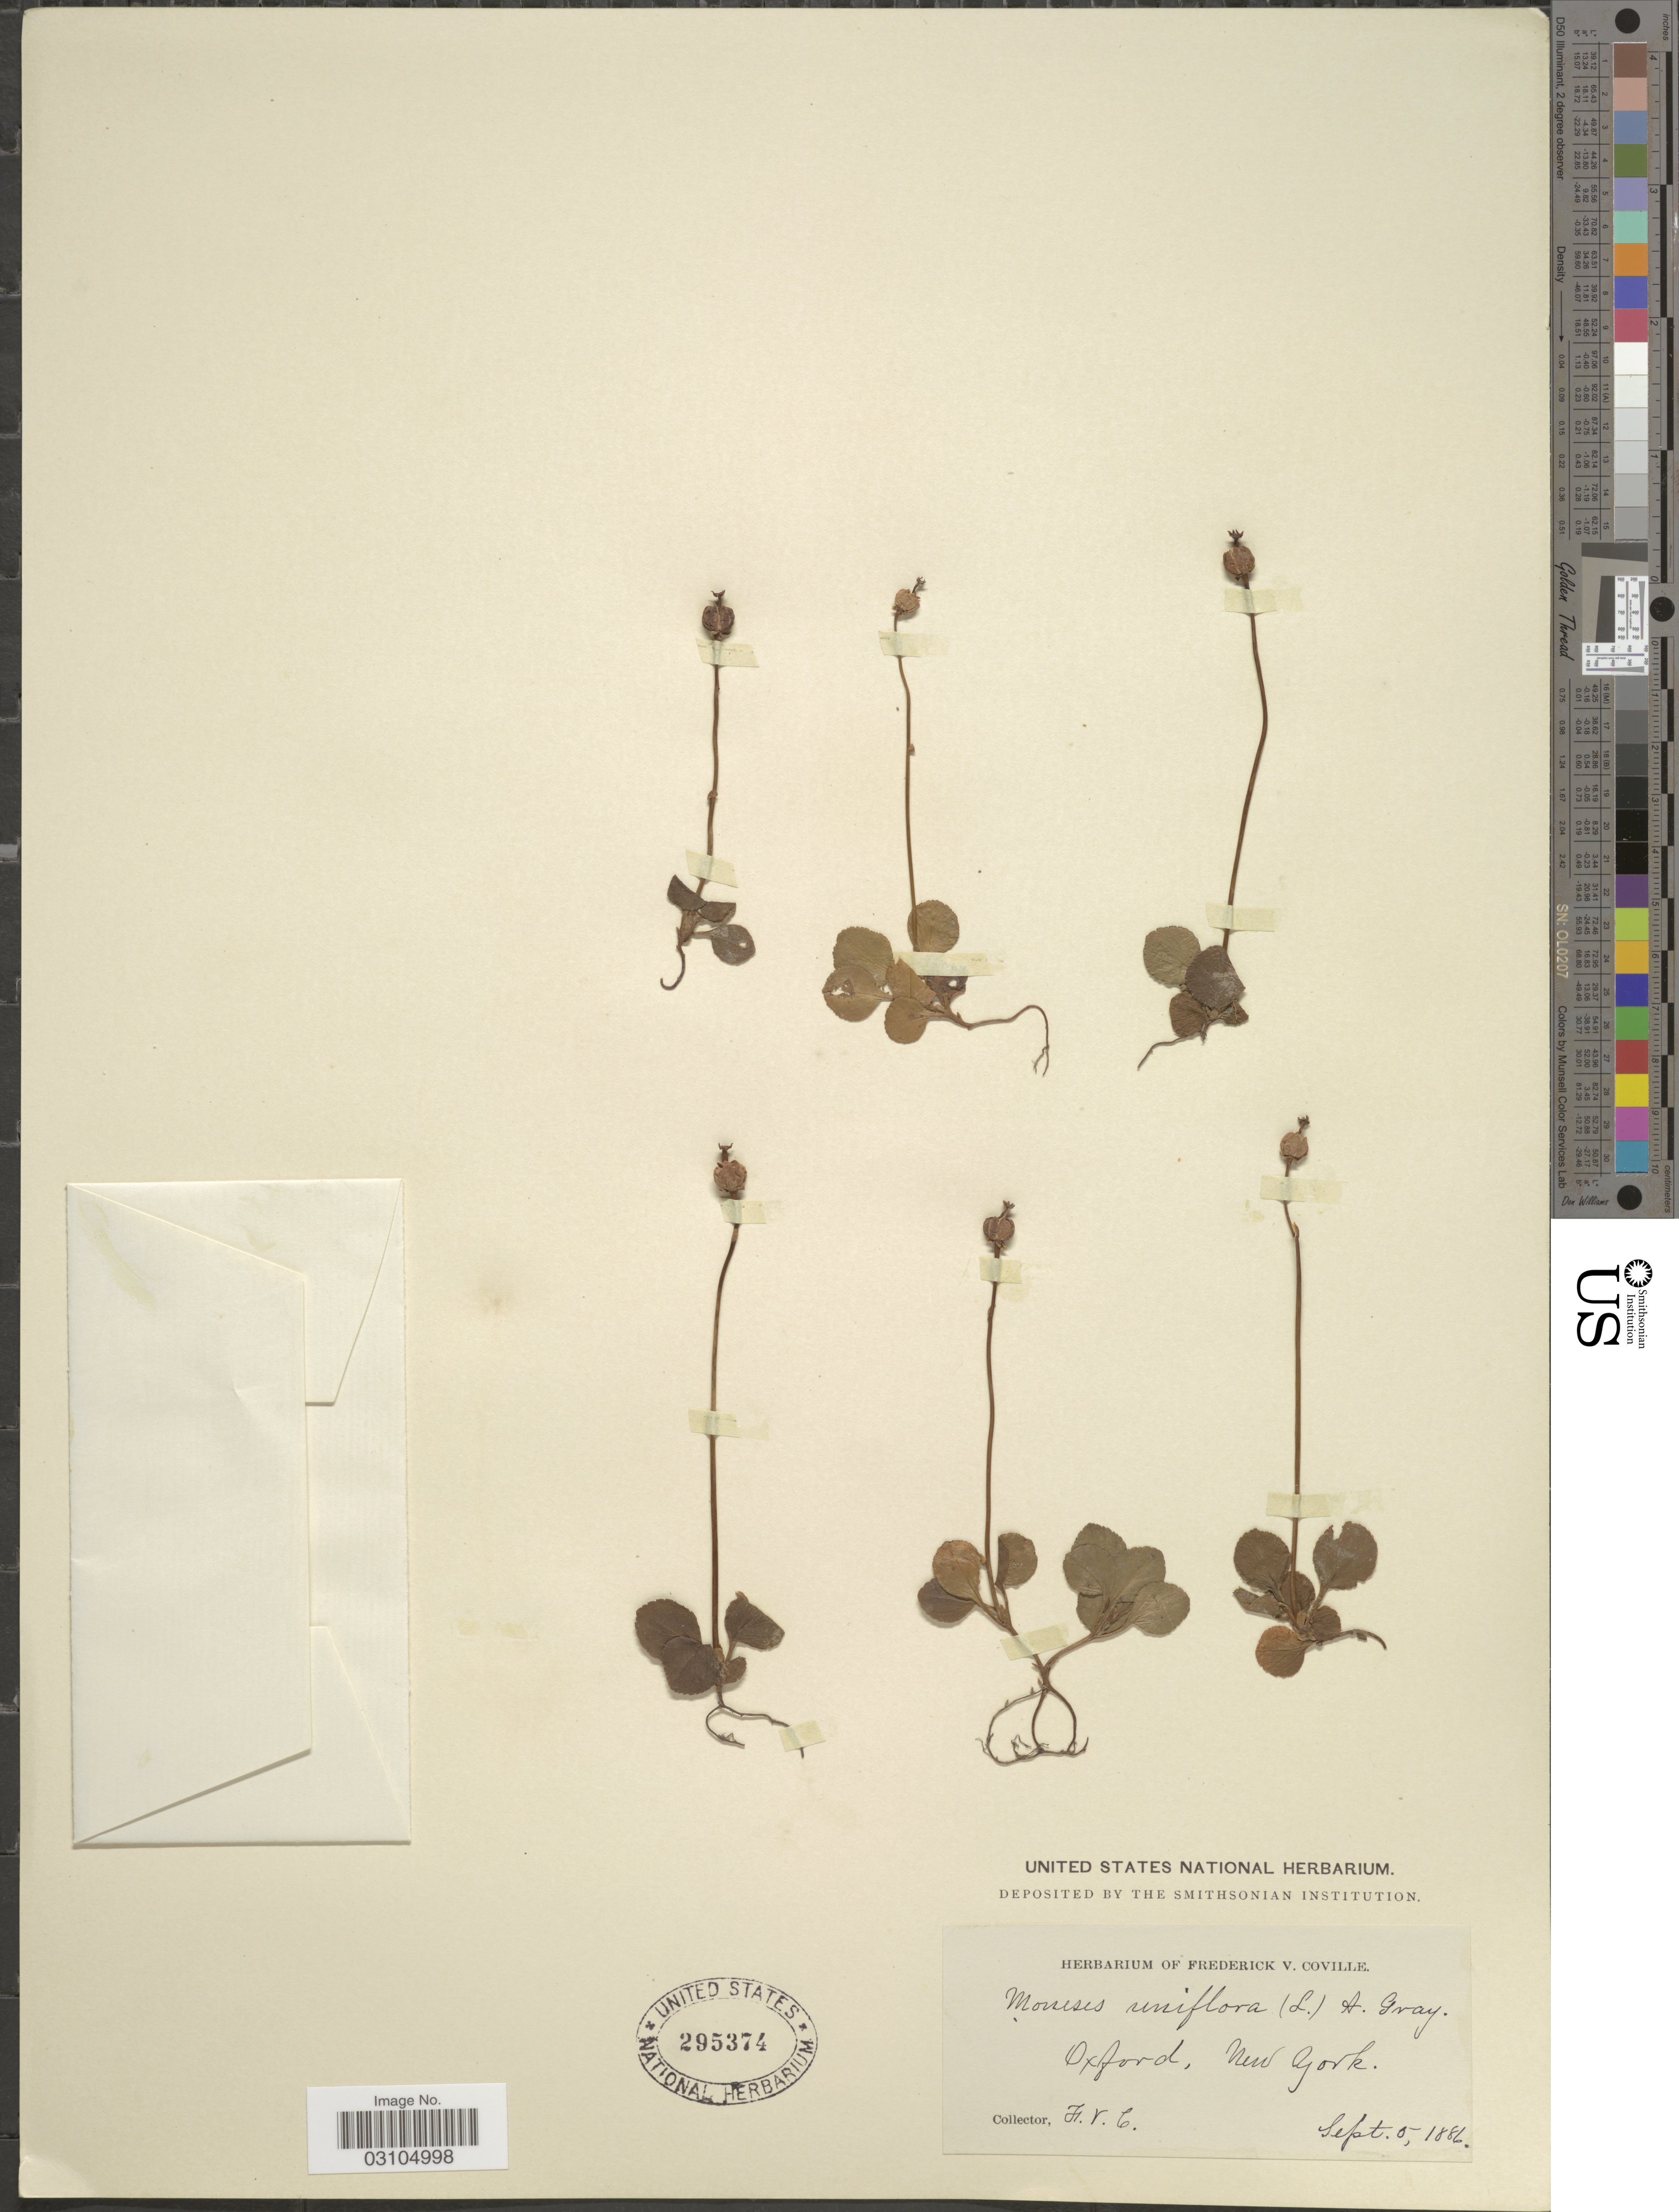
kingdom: Plantae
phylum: Tracheophyta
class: Magnoliopsida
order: Ericales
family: Ericaceae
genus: Moneses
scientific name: Moneses uniflora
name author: (L.) A. Gray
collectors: F. V. Coville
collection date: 1886-09-05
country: United States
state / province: New York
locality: Oxford.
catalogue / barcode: US 295374